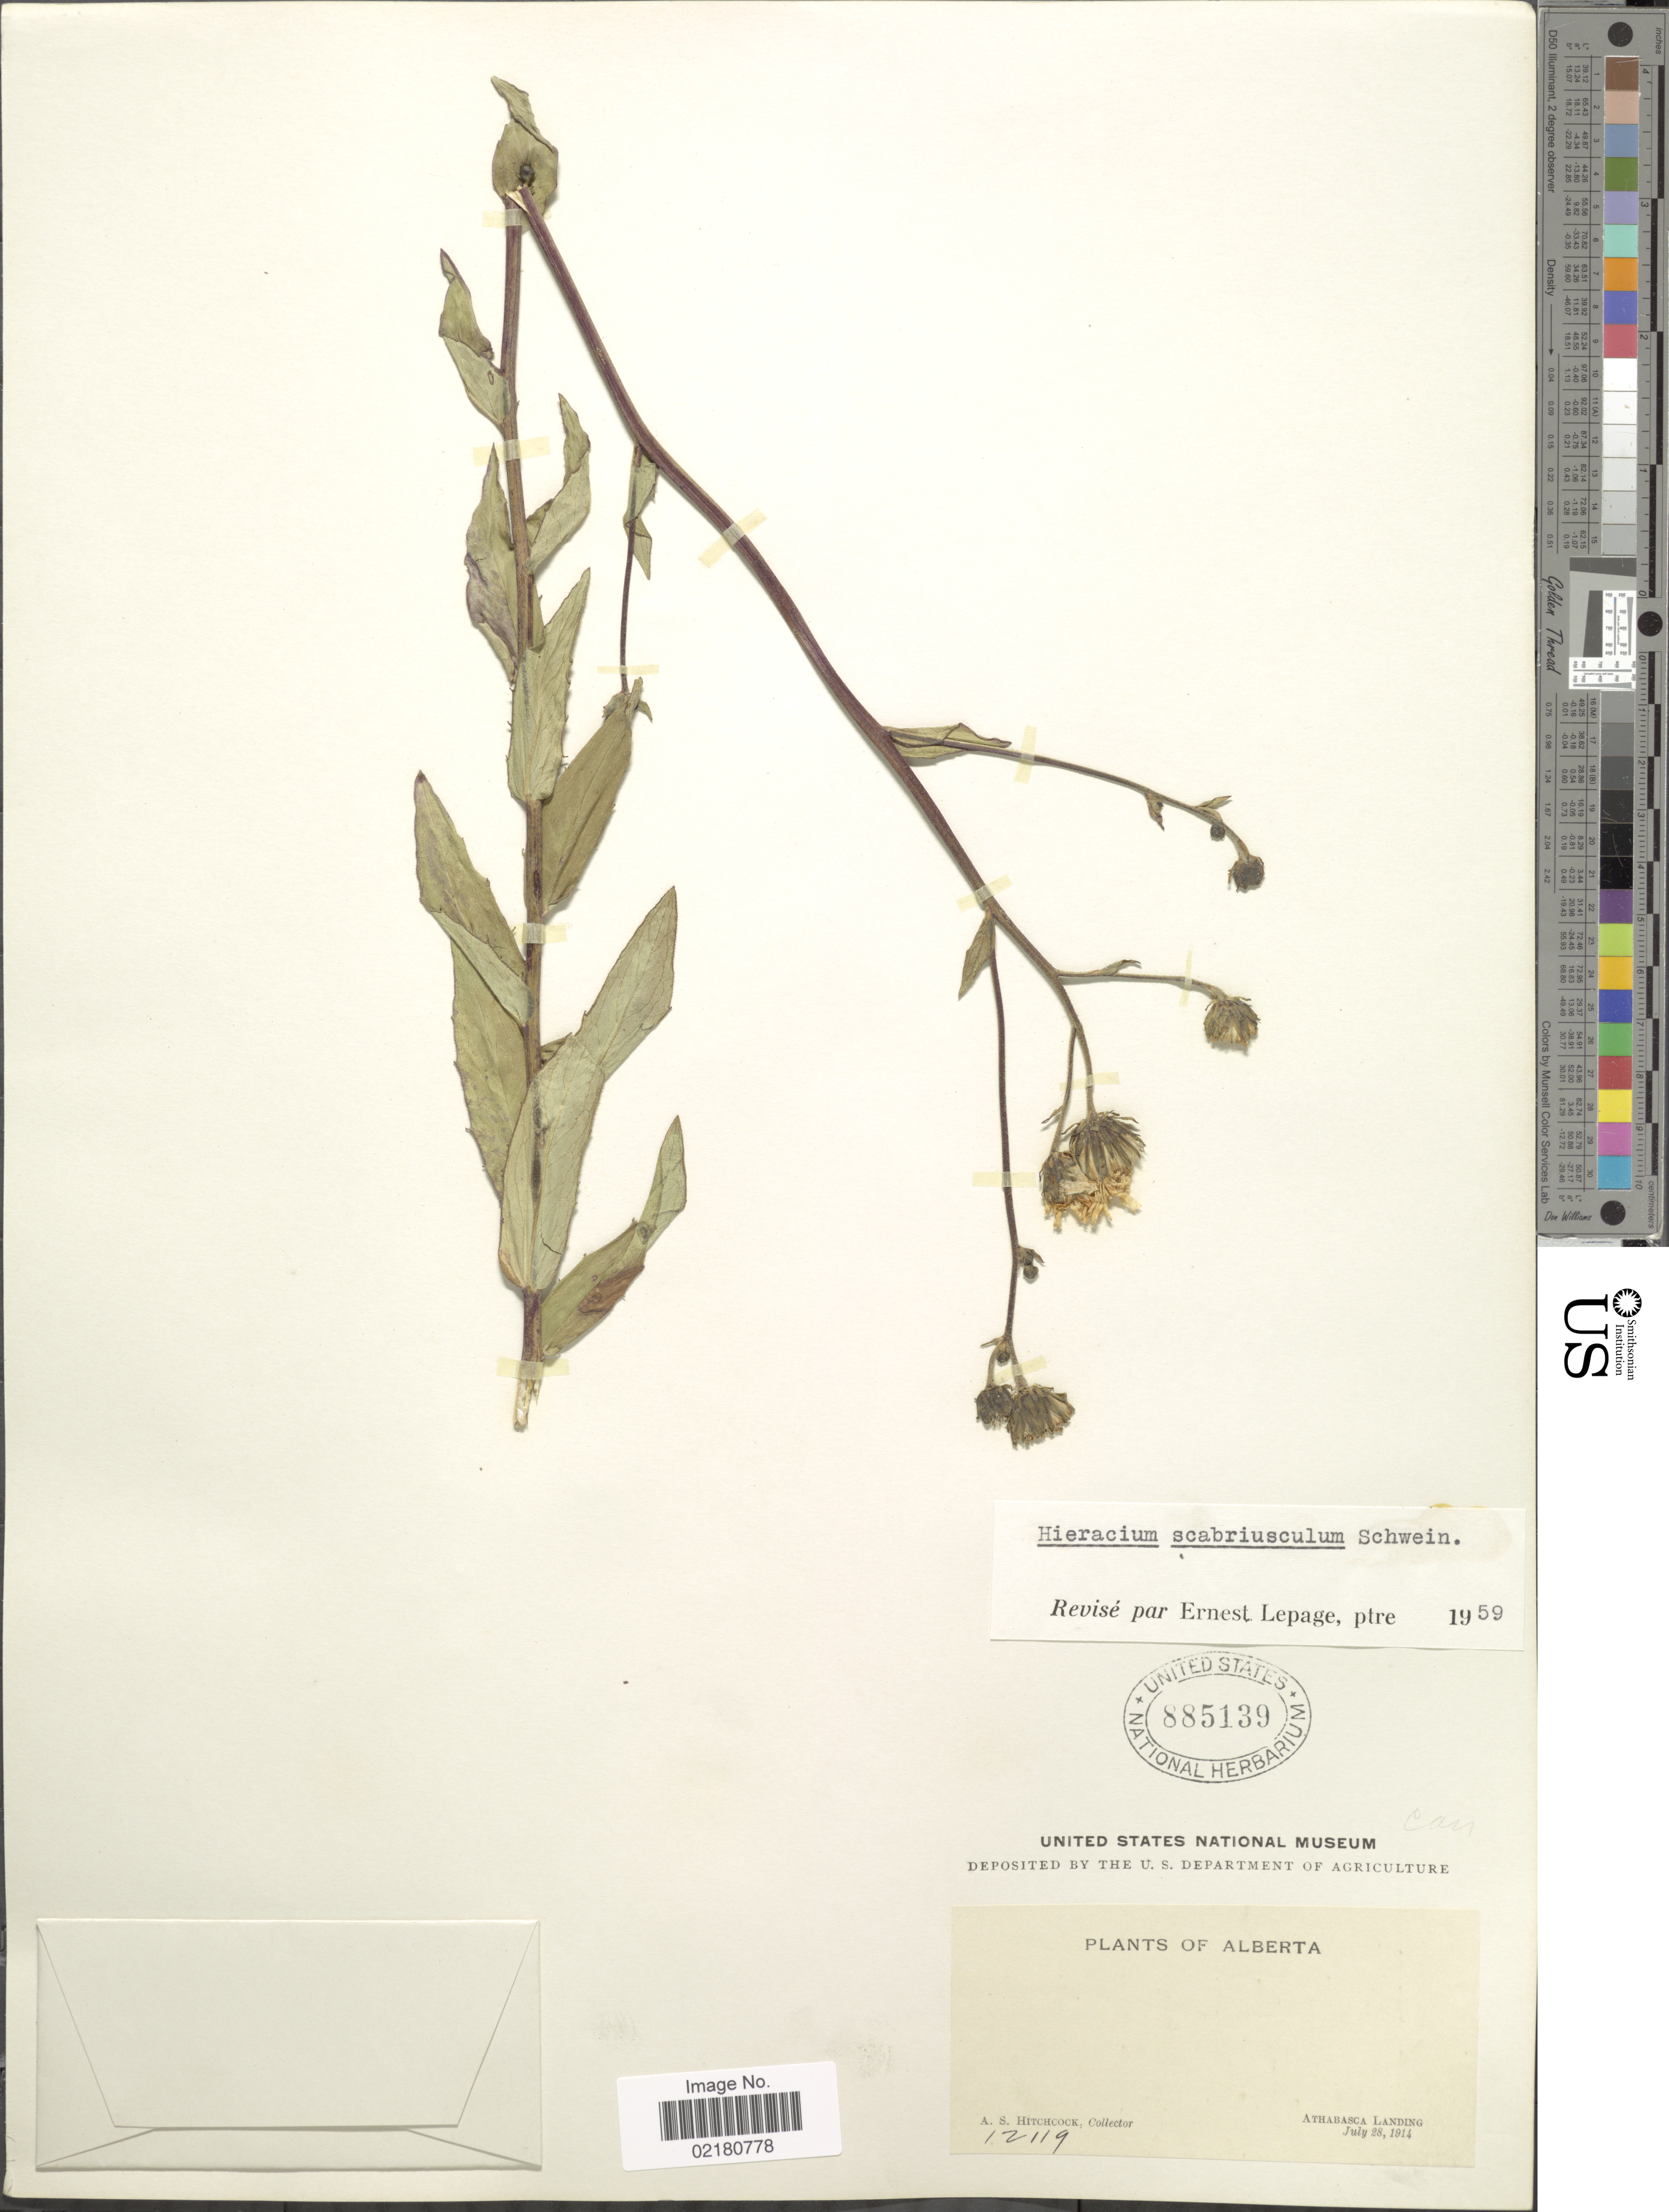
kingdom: Plantae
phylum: Tracheophyta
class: Magnoliopsida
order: Asterales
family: Asteraceae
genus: Hieracium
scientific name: Hieracium umbellatum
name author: L.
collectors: A. S. Hitchcock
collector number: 12119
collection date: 1914-07-28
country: Canada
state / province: Alberta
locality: Alberta, Athabasca Landing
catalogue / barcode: US 885139